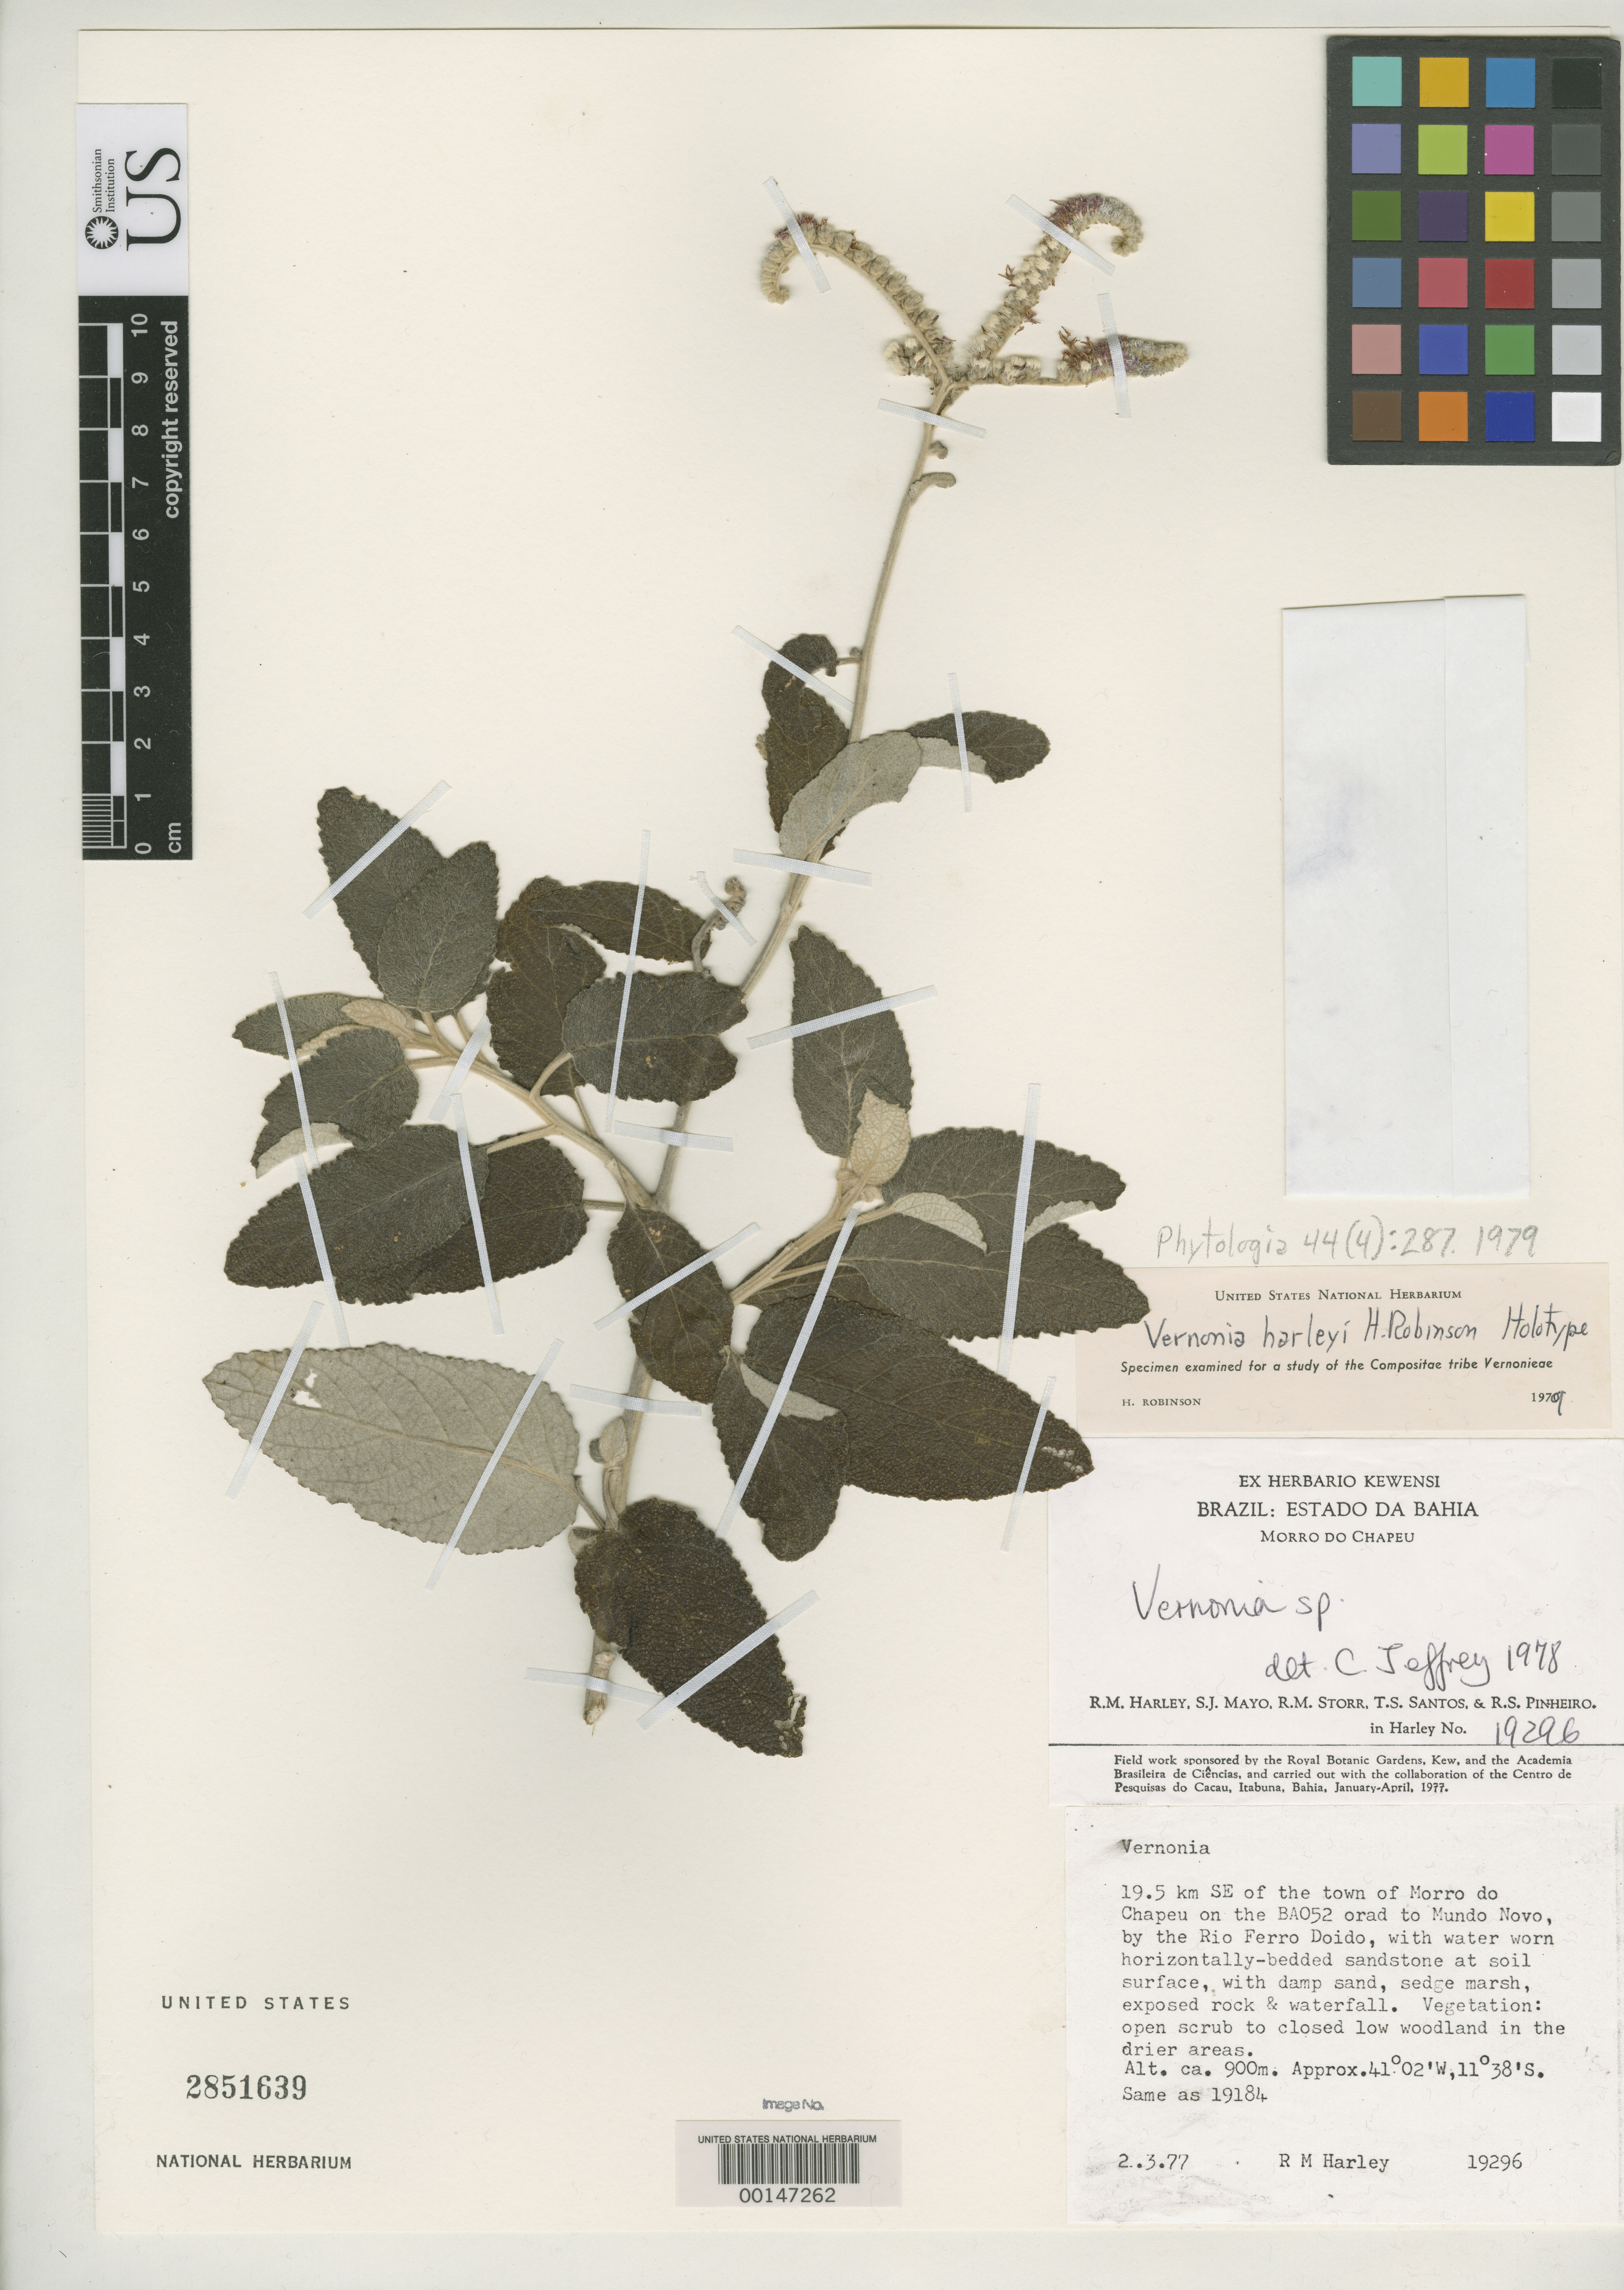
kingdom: Plantae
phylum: Tracheophyta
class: Magnoliopsida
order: Asterales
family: Asteraceae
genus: Vernonia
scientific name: Vernonia harleyi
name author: H. Rob.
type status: Holotype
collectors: R. M. Harley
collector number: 19296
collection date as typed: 02 Mar 1977 or 03 Feb 1977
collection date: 1977-02-03 or 1977-03-02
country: Brazil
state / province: Bahia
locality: Morro do Chapeu, SE of Morro do Chapeu (town) on road to Mundo Novo by Rio Ferro Duido.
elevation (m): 900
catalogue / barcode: US 2851639